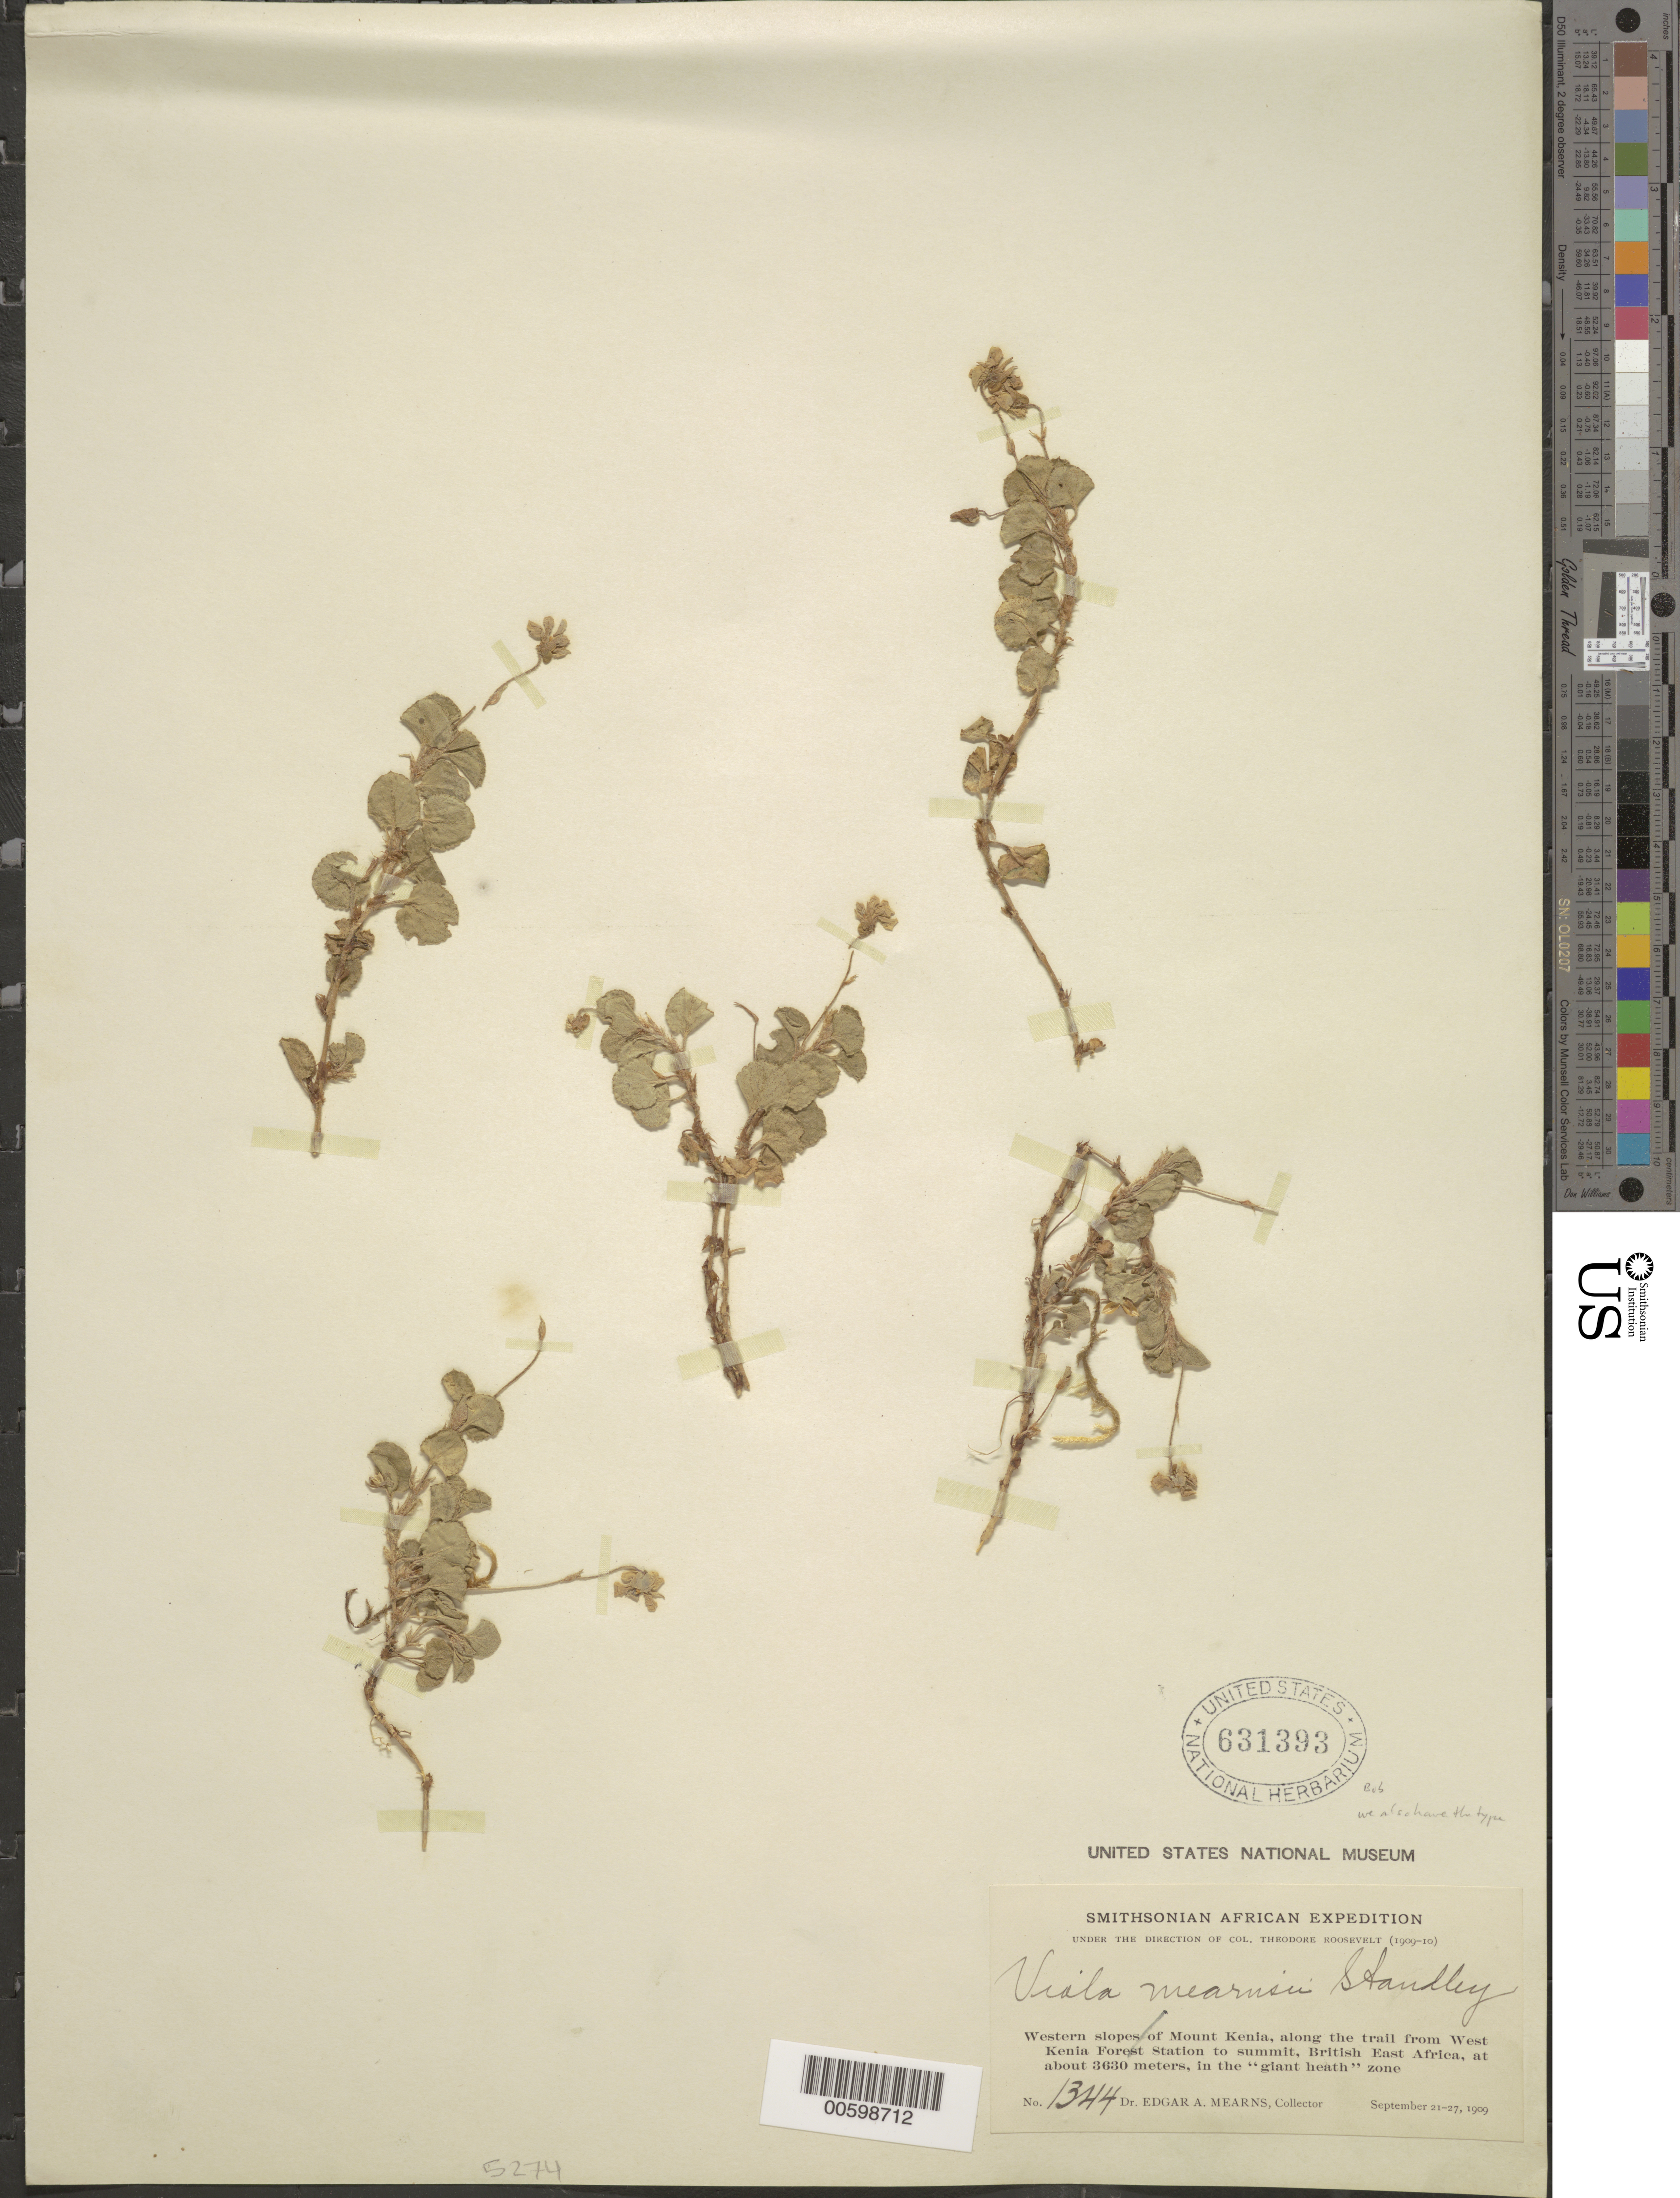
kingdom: Plantae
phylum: Tracheophyta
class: Magnoliopsida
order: Malpighiales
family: Violaceae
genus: Viola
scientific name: Viola mearnsii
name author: Standl.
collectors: E. A. Mearns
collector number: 1344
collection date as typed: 21 Sep 1909 to 27 Sep 1909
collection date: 1909-09-21/1909-09-27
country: Kenya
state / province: Nyeri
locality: Western slopes of Mount Kenya, along the trail from West Kenya Forest station to summit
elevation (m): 3630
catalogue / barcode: US 631393